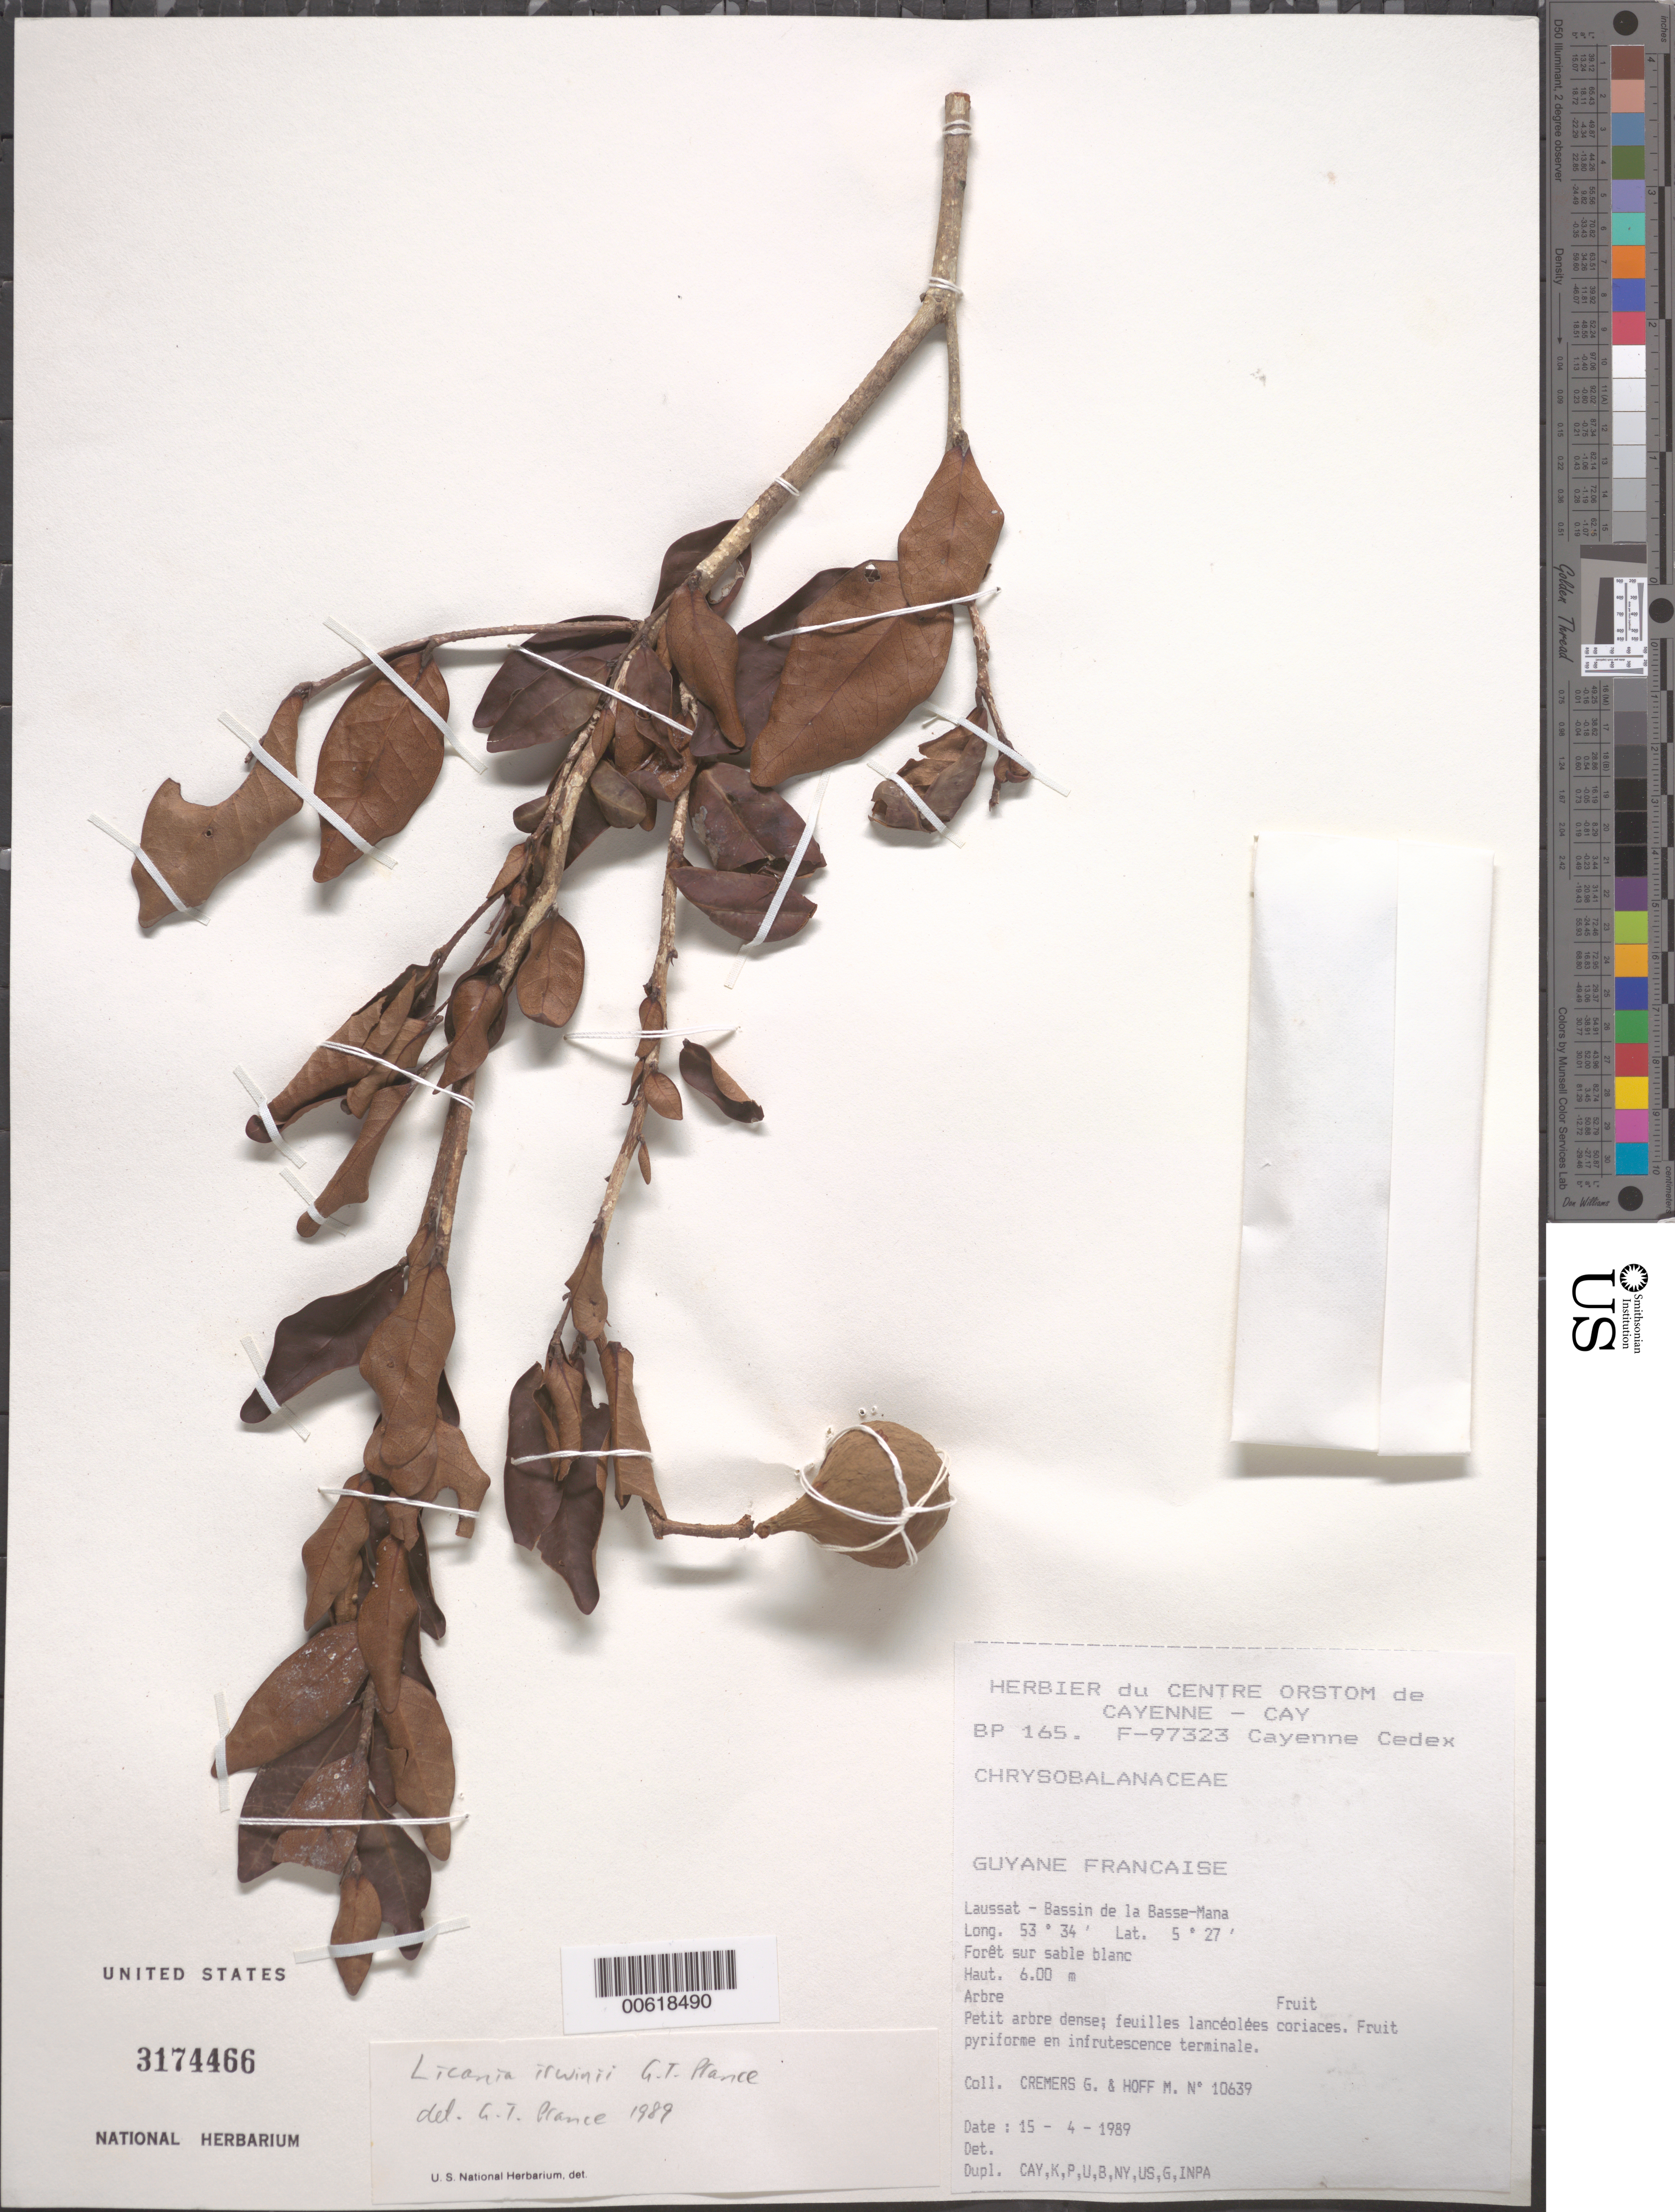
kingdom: Plantae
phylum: Tracheophyta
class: Magnoliopsida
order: Malpighiales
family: Chrysobalanaceae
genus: Licania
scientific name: Licania irwinii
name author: Prance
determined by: Prance, G. T.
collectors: G. Cremers & M. Hoff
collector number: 10639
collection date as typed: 15-Apr-89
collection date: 1989-04-15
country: French Guiana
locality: Laussat, Bassin de la Basse-Mana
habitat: Foret sur sable blanc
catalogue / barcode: US 3174466